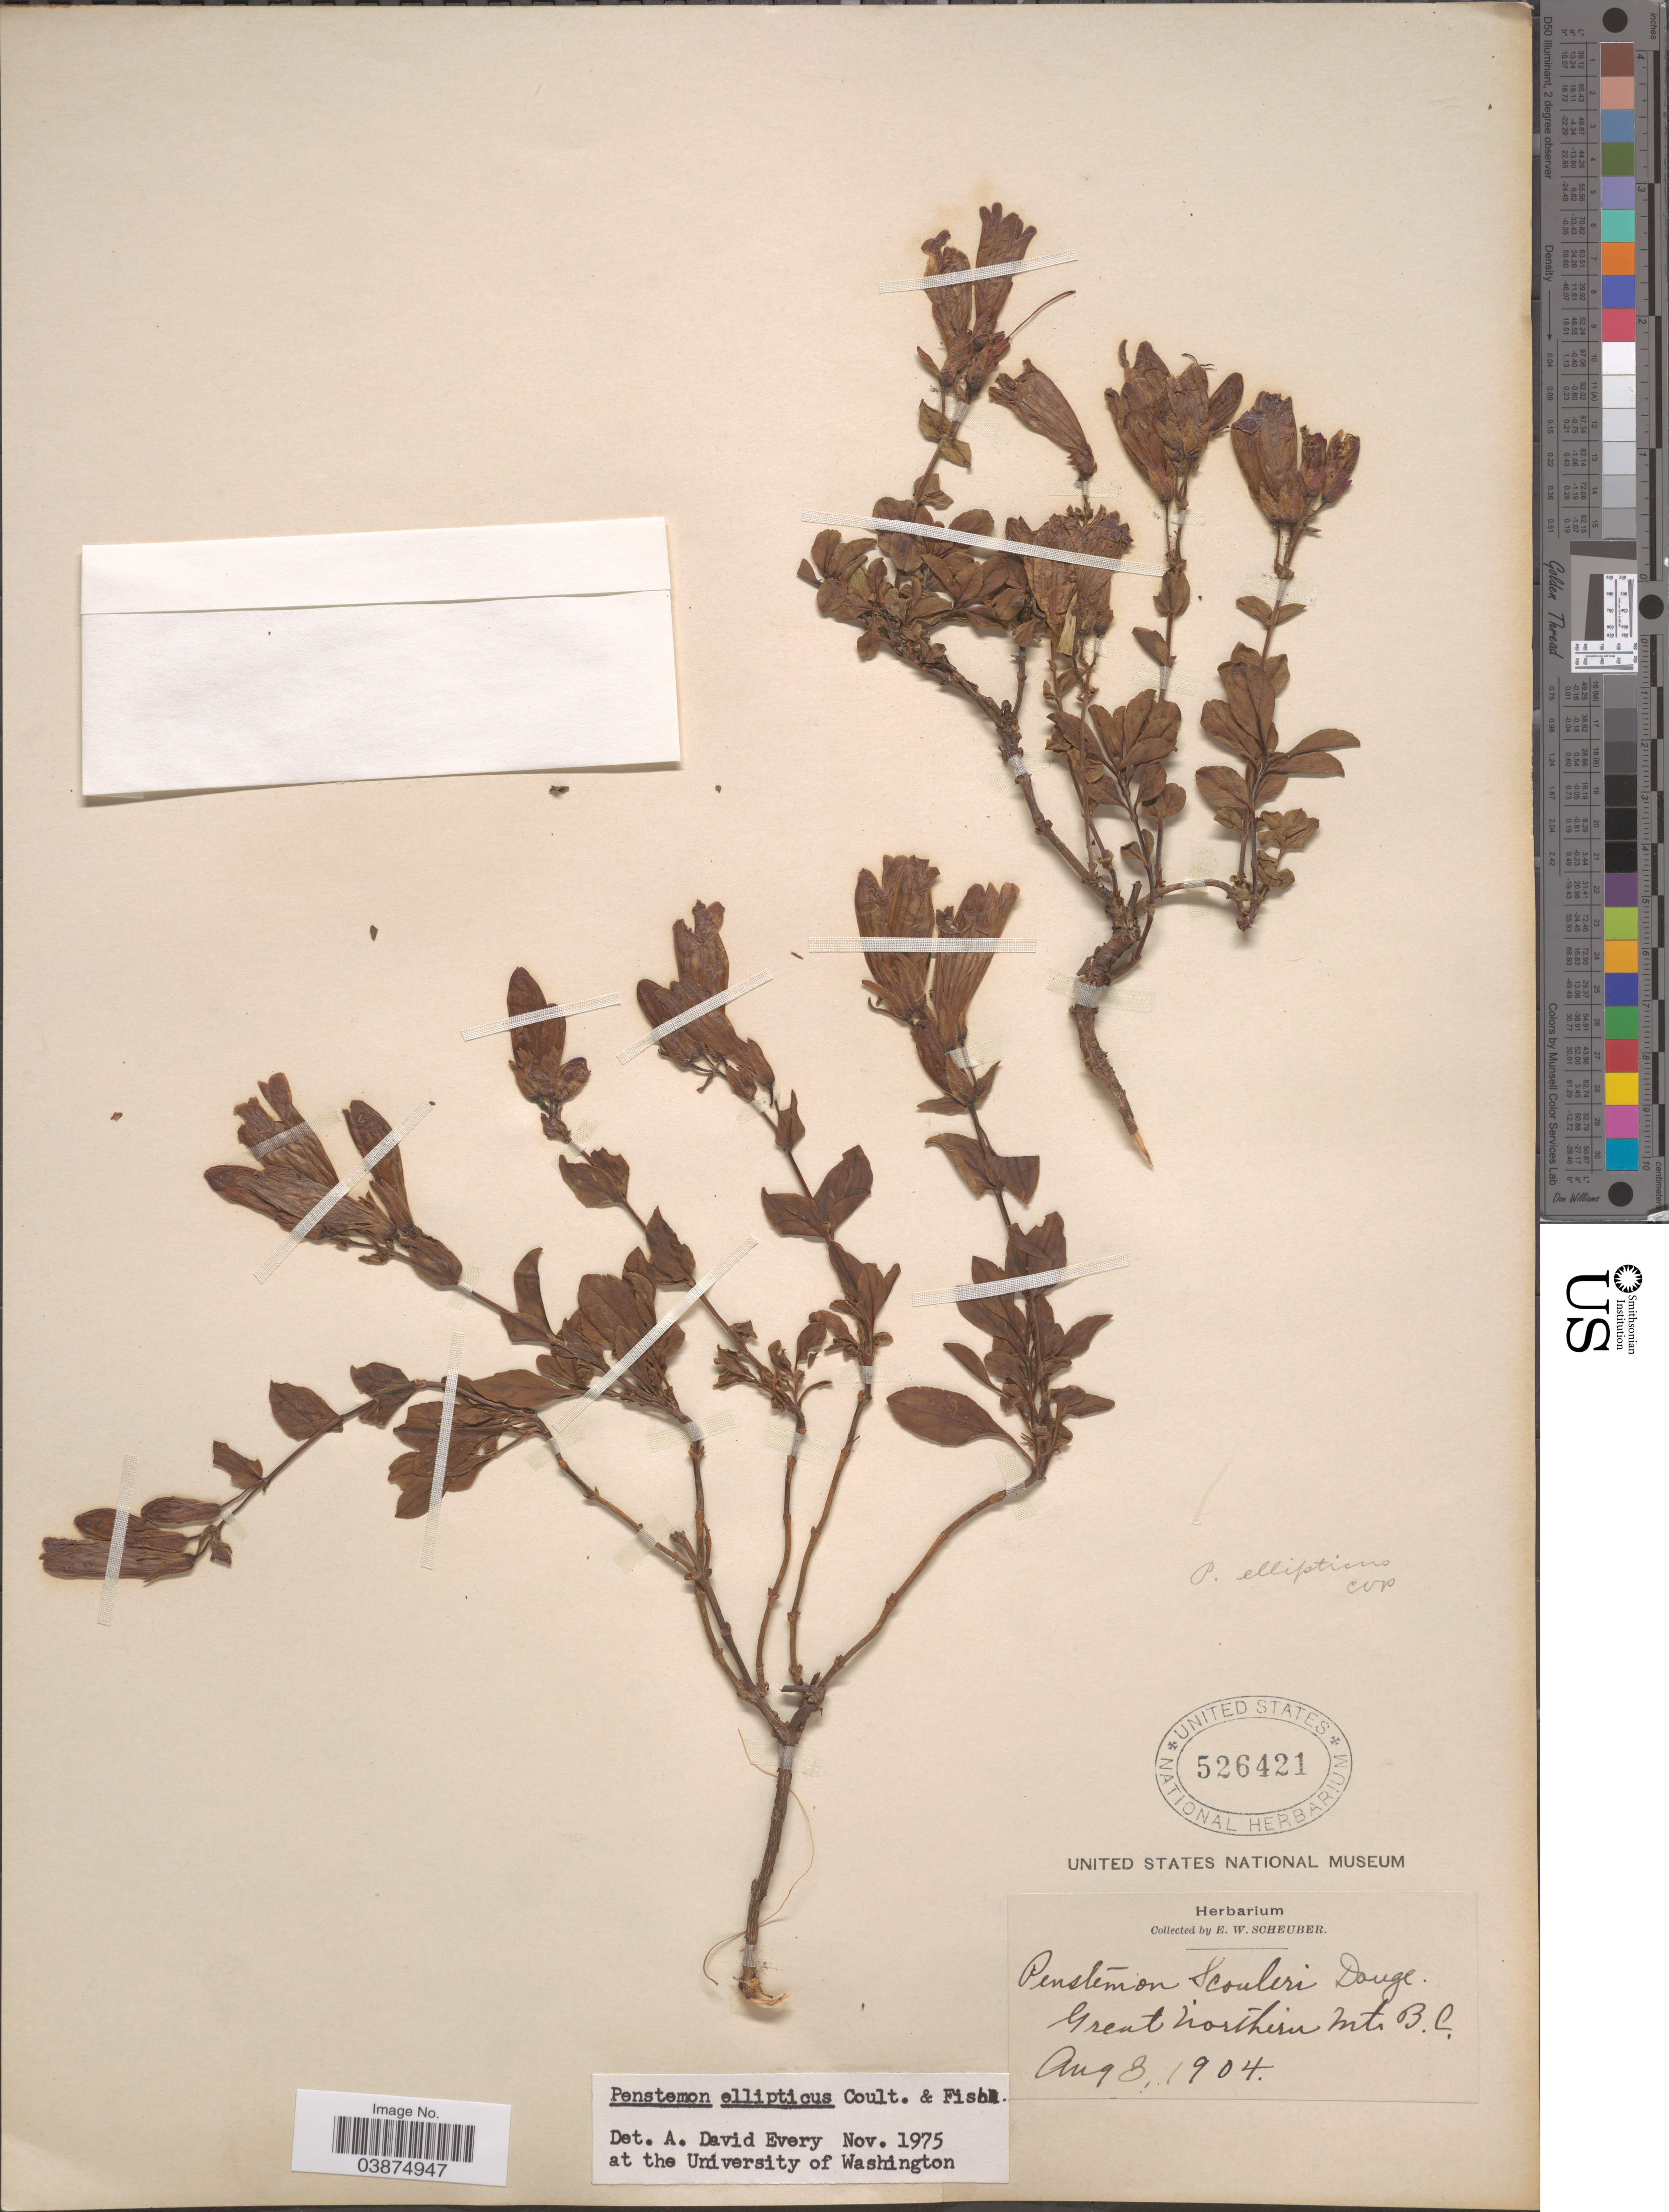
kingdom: Plantae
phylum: Tracheophyta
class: Magnoliopsida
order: Lamiales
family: Plantaginaceae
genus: Penstemon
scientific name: Penstemon ellipticus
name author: Greene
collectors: E. Scheuber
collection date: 1904-08-03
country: Canada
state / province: British Columbia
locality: Great Northern Mt.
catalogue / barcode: US 526421